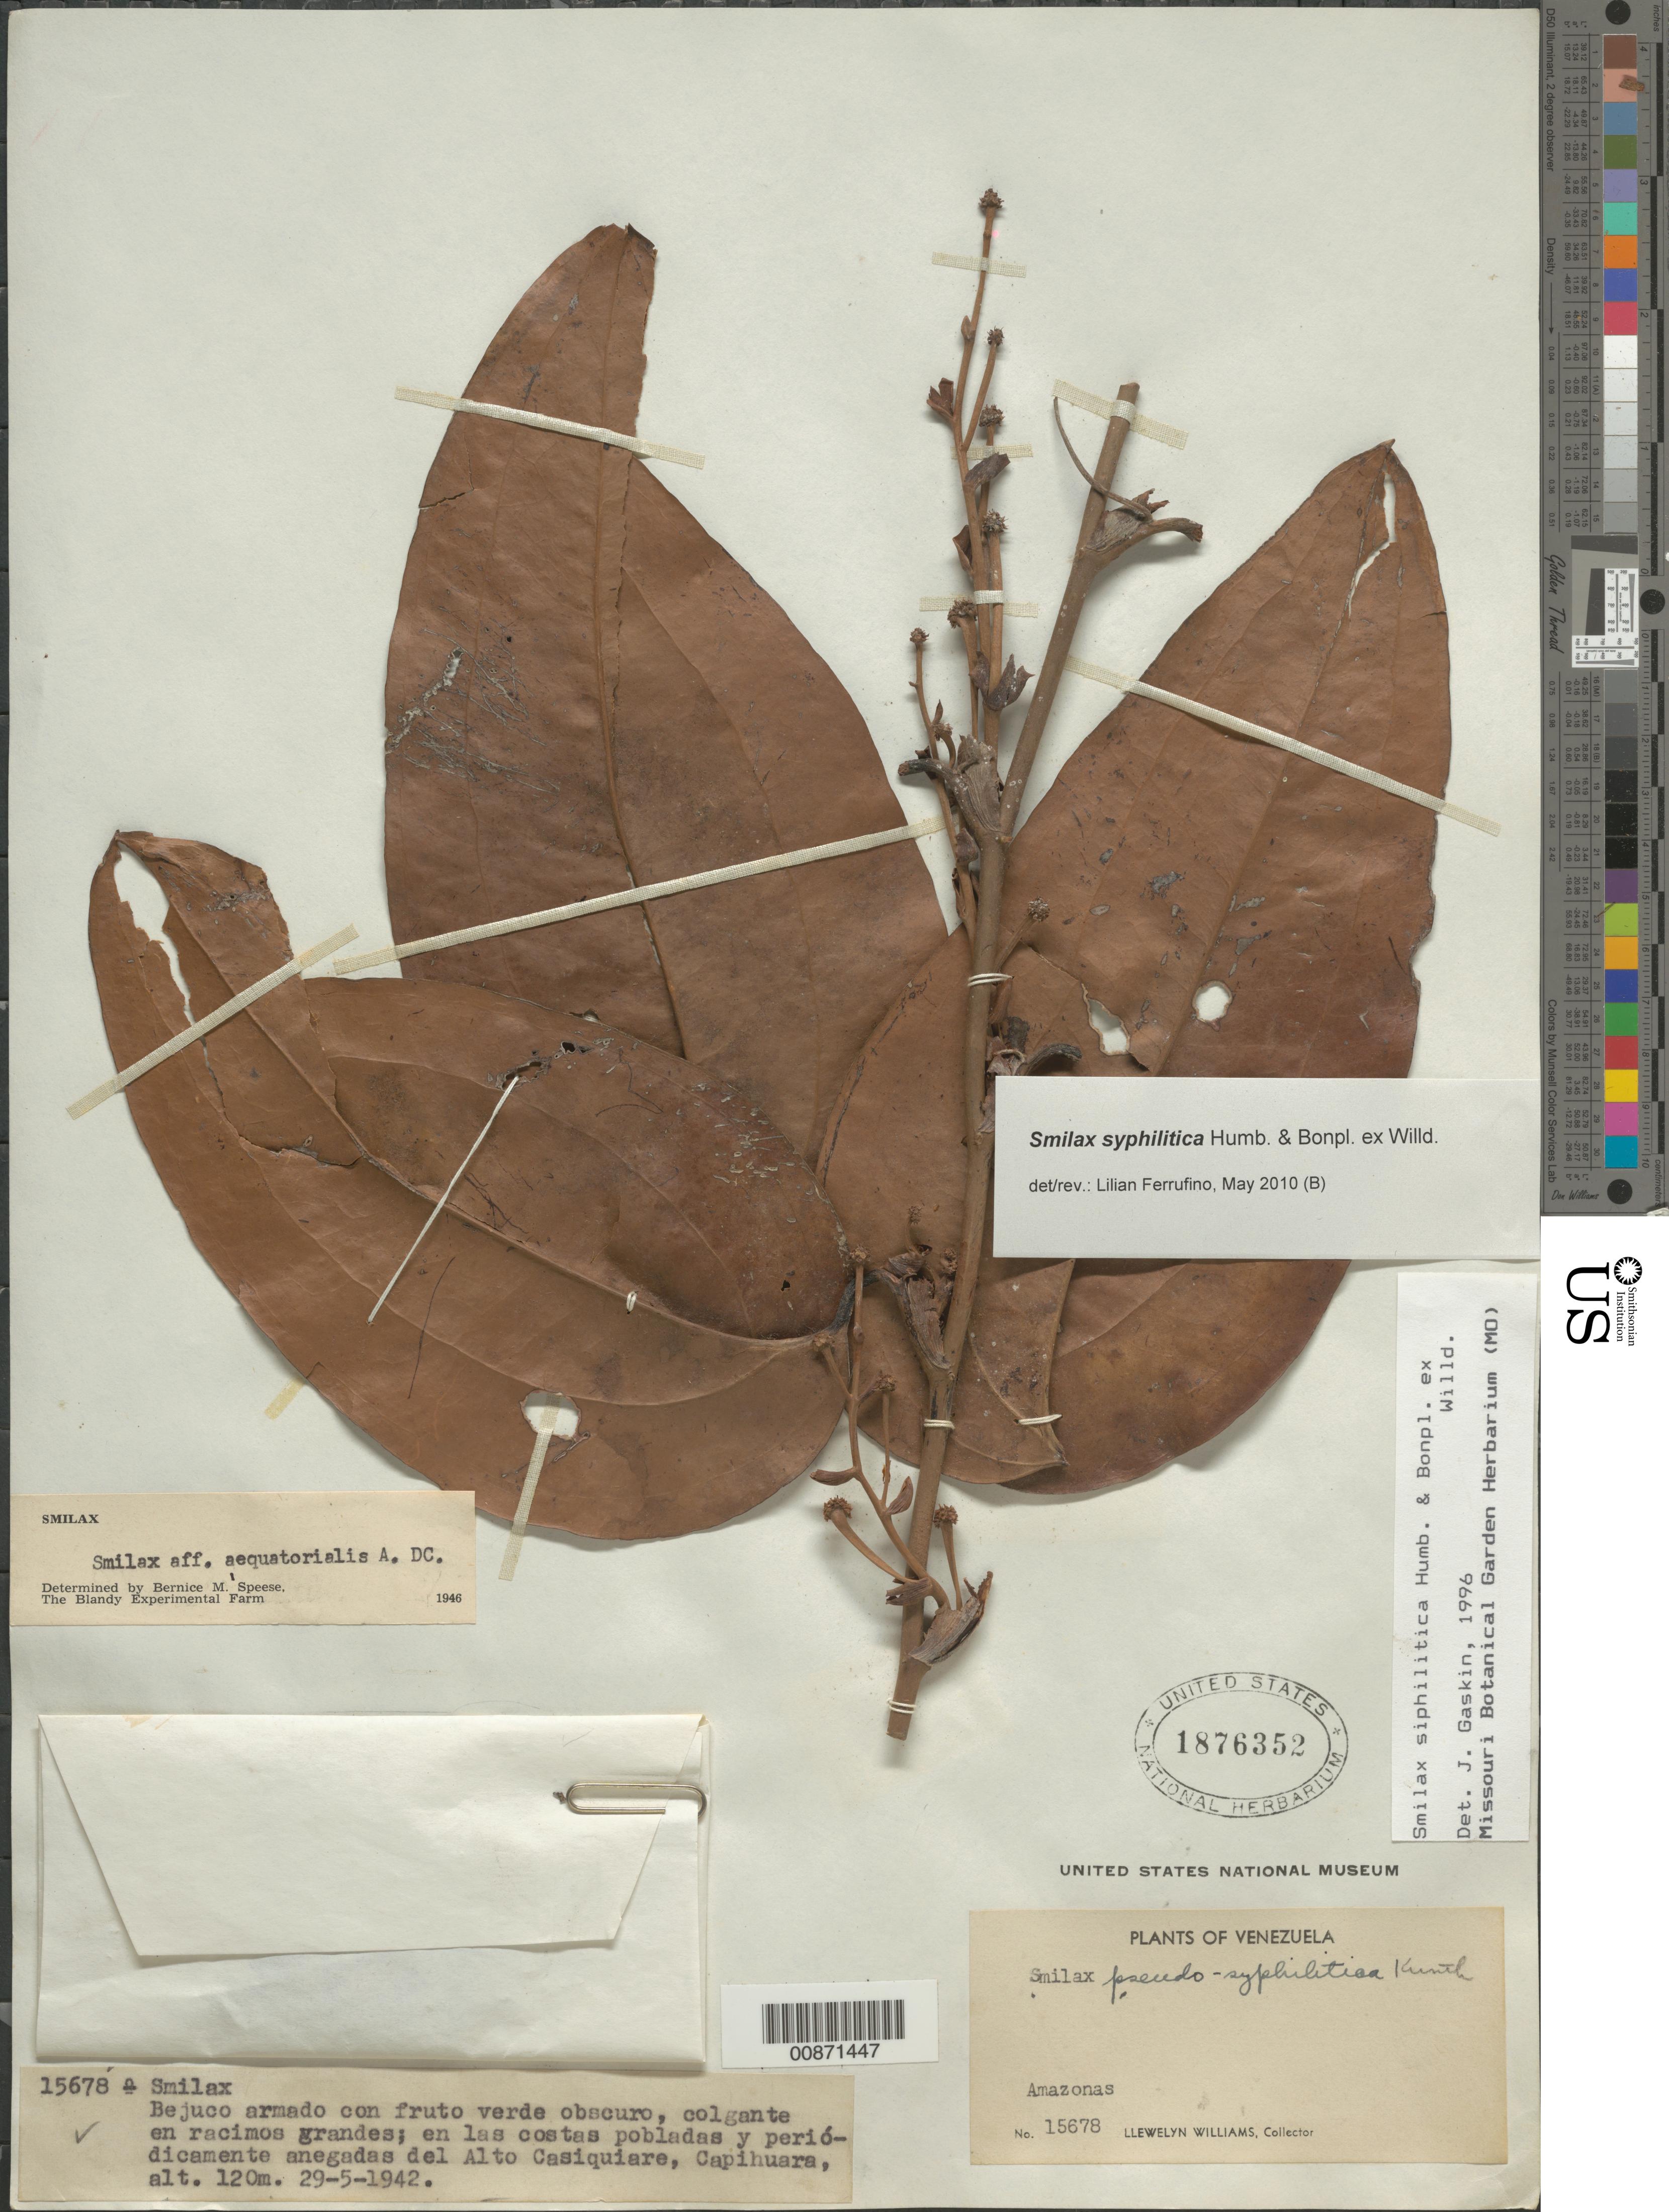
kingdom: Plantae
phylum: Tracheophyta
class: Liliopsida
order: Liliales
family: Smilacaceae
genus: Smilax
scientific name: Smilax syphilitica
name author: Humb. & Bonpl.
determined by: Gaskin, J. F.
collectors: Ll. Williams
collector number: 15678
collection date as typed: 29-May-42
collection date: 1942-05-29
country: Venezuela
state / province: Amazonas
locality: Capihuara, Alto Casiquiare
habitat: Costas pbladas y periodicamente anegadas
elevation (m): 120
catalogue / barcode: US 1876352